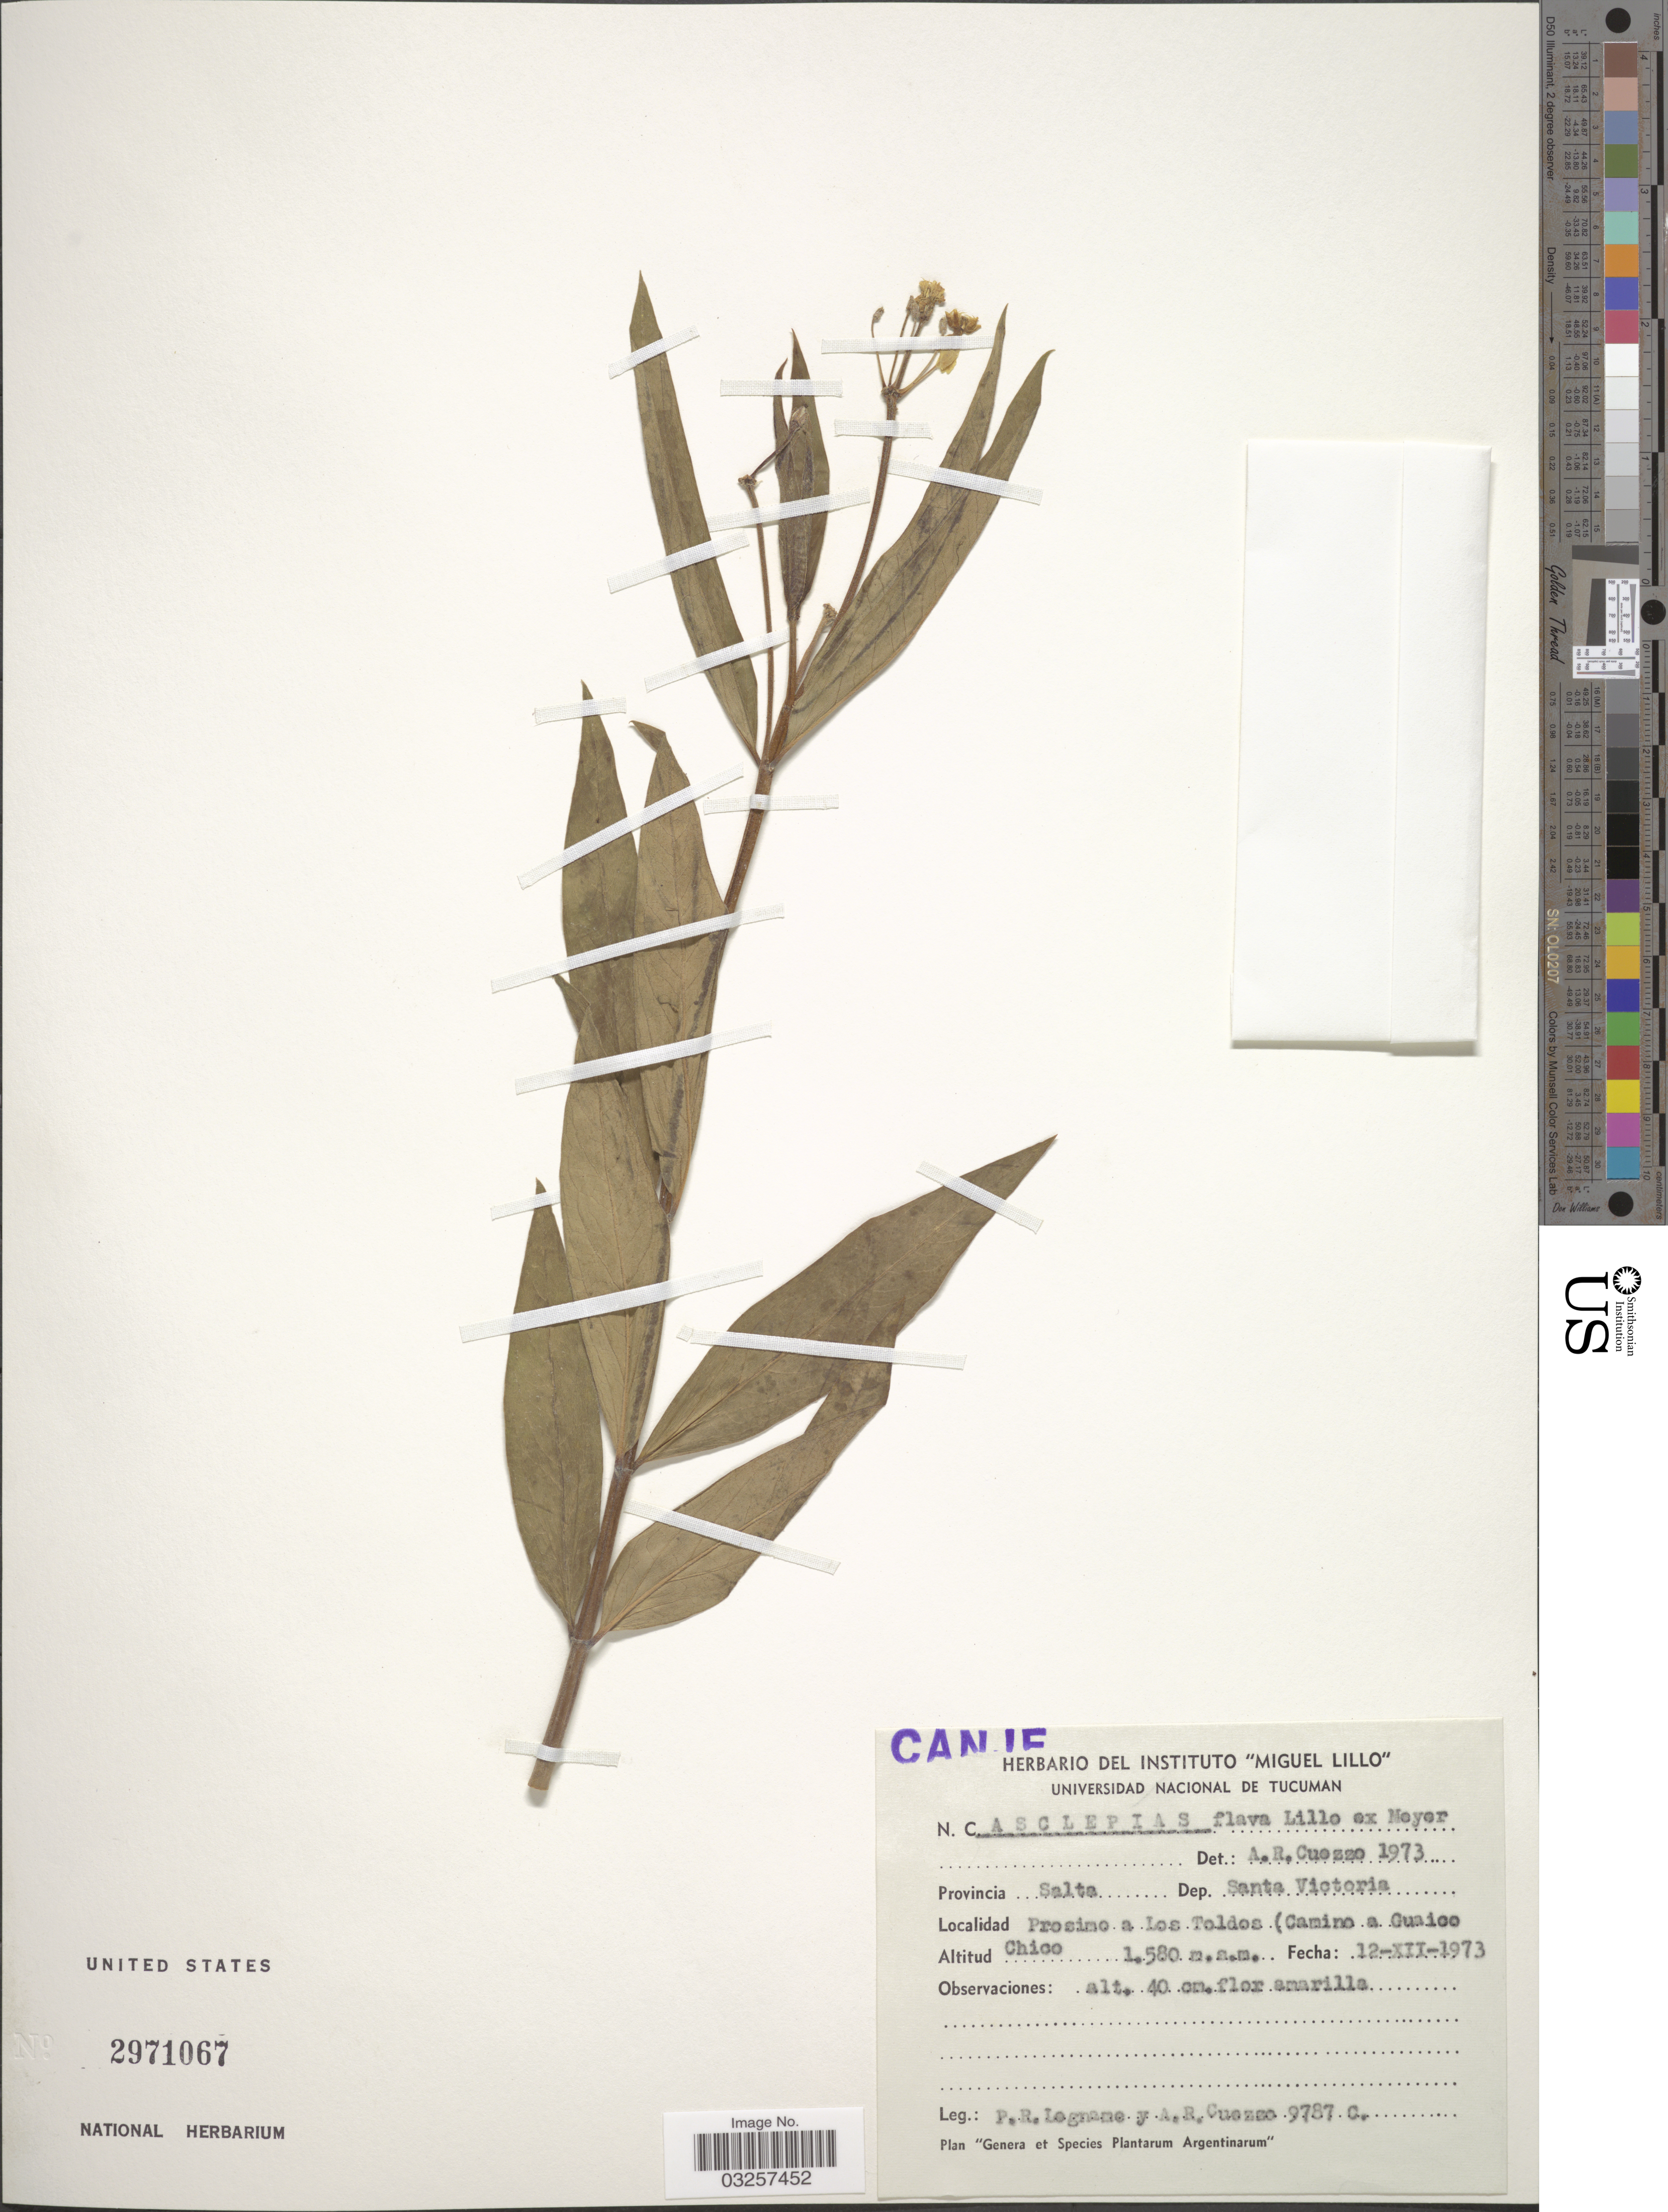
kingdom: Plantae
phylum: Tracheophyta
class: Magnoliopsida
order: Gentianales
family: Apocynaceae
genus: Asclepias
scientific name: Asclepias flava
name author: N.E. Br.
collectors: P. R. Legname & A. Cuezzo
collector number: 9787C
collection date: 1973-12-12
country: Argentina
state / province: Salta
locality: Provincia Salta. Dep. Santa Victoria. Prosimo a Los Toldos (Camino a Guaico) Chico.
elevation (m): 1580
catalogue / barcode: US 2971067